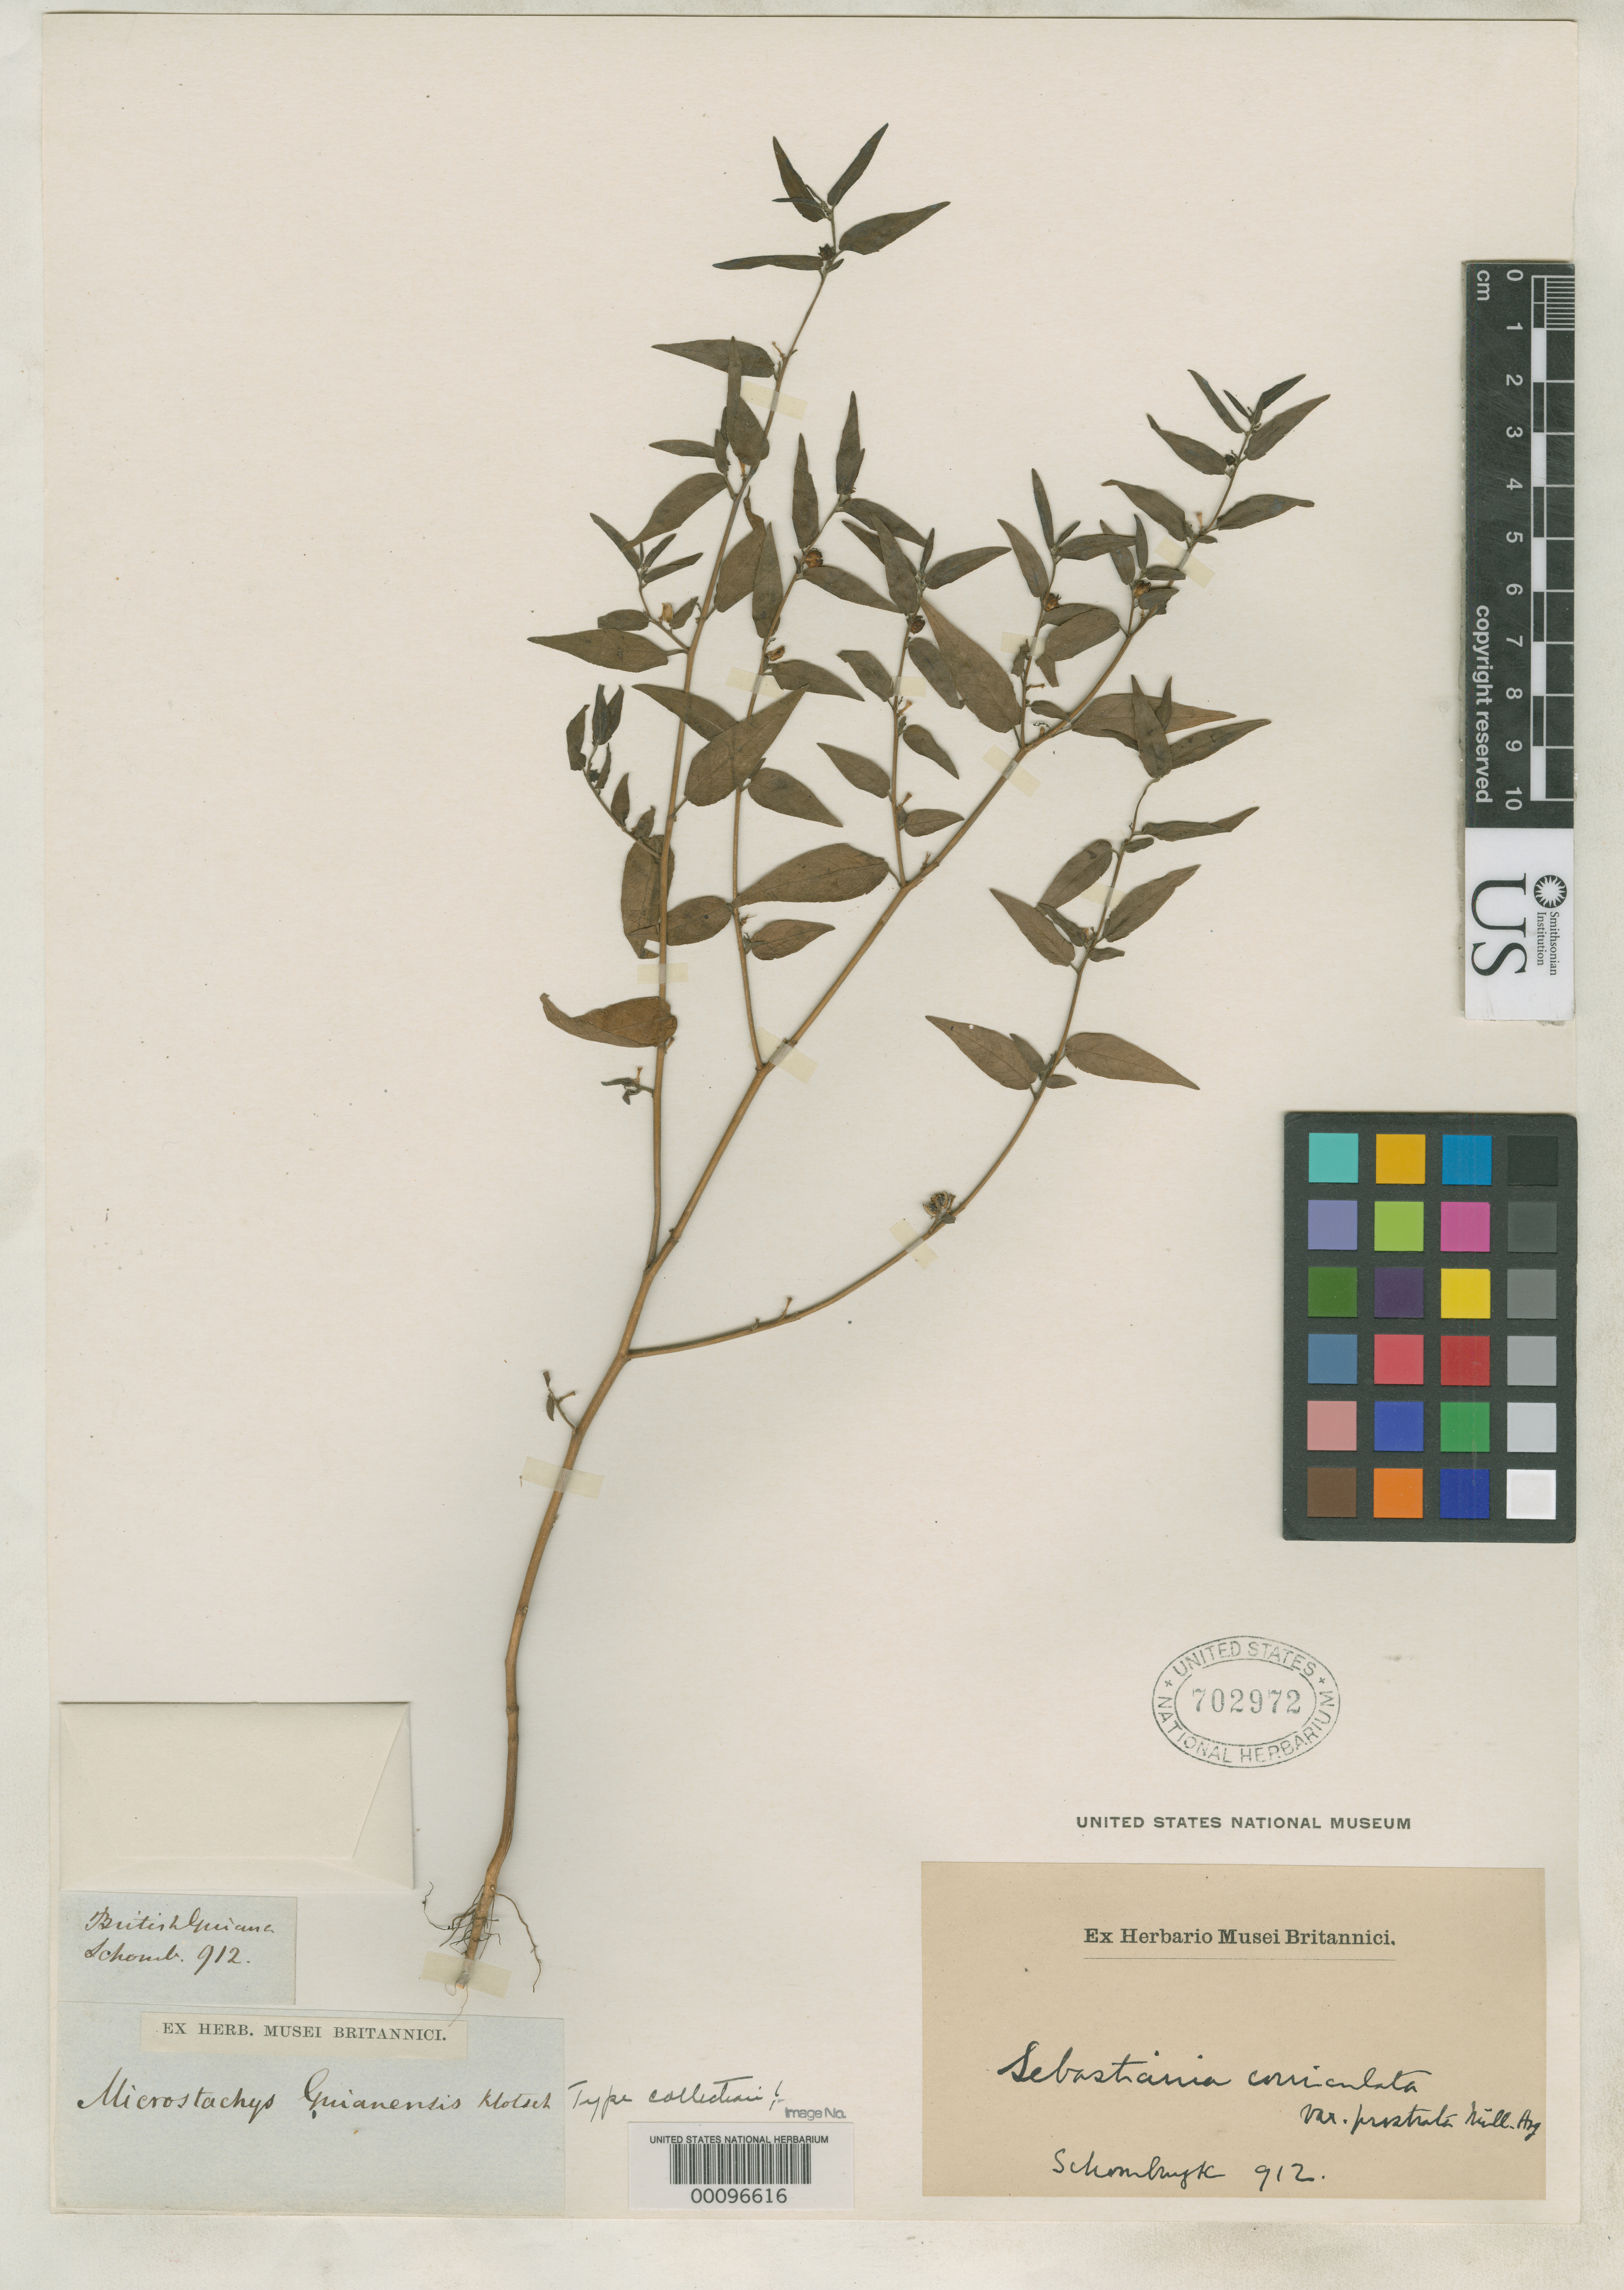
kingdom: Plantae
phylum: Tracheophyta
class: Magnoliopsida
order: Malpighiales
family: Euphorbiaceae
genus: Microstachys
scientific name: Microstachys guianensis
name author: Klotzsch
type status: Isotype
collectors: M. R. Schomburgk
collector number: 912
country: Guyana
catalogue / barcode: US 702972